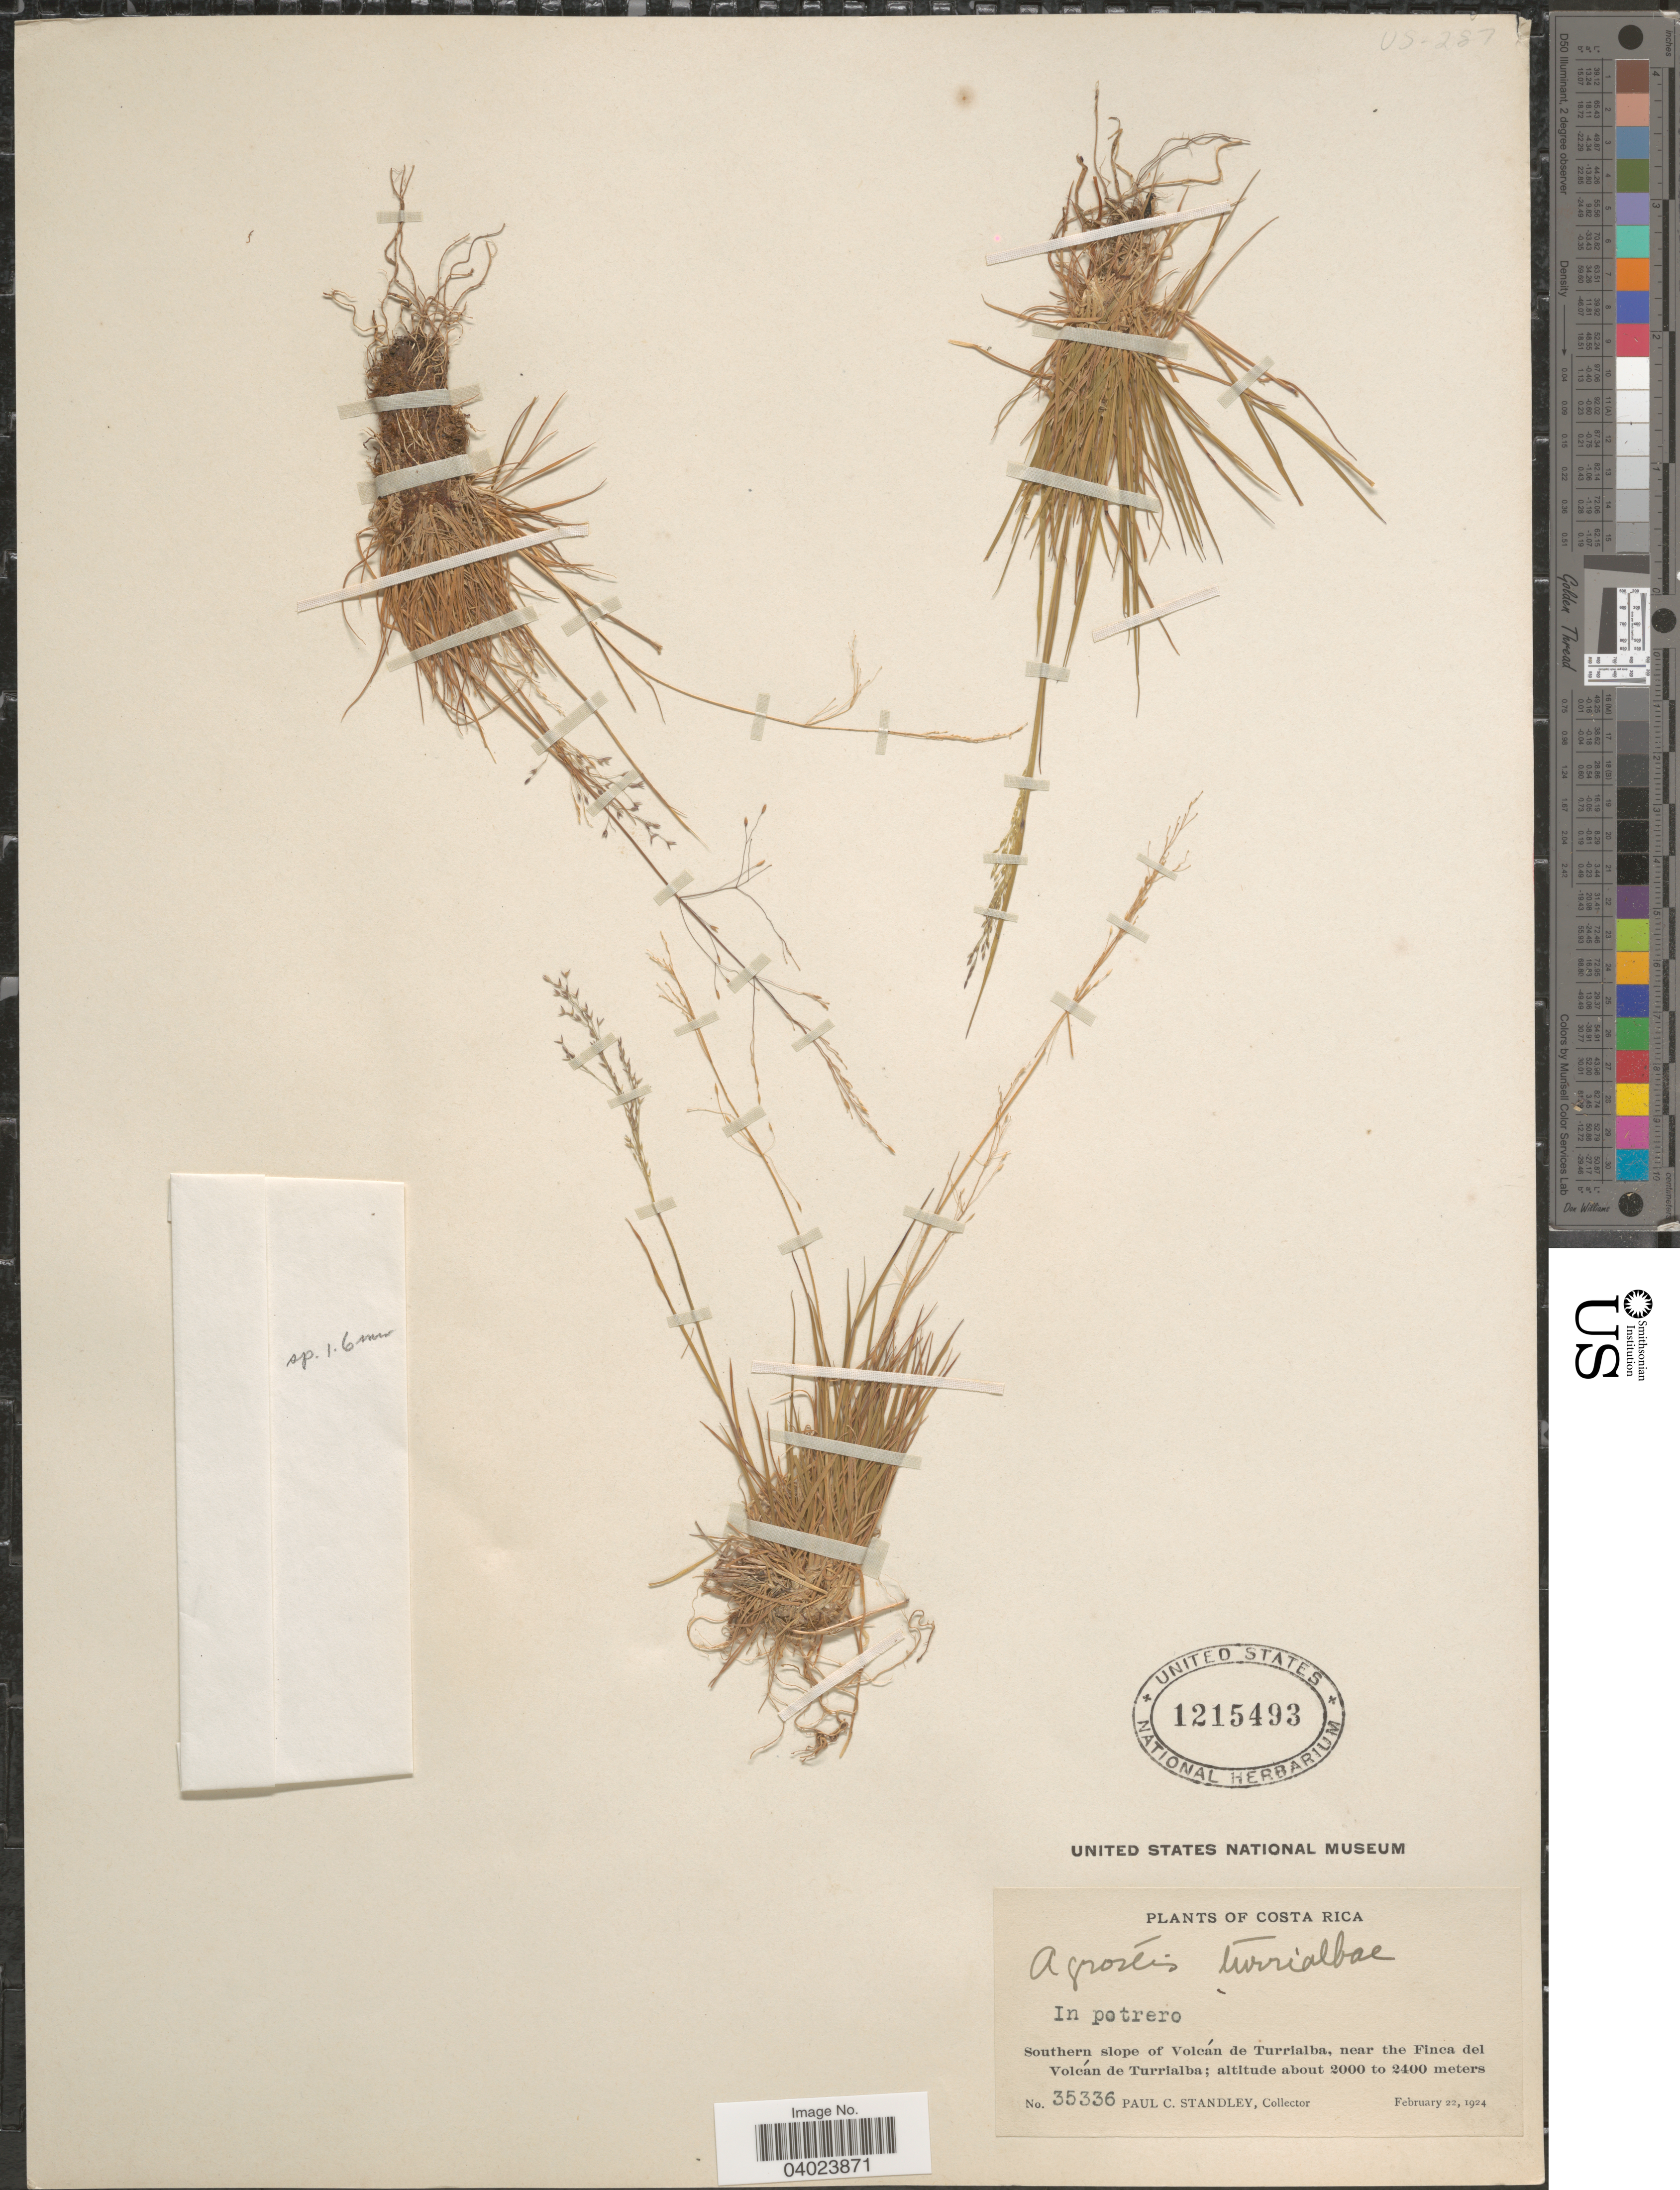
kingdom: Plantae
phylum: Tracheophyta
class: Liliopsida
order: Poales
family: Poaceae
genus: Agrostis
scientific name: Agrostis turrialbae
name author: Mez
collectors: P. C. Standley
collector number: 35336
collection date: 1924-02-22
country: Costa Rica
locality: Southern slope of Volcán de Turrialba, near the Finca del Volcán de Turrialba.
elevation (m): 2000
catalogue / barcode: US 1215493